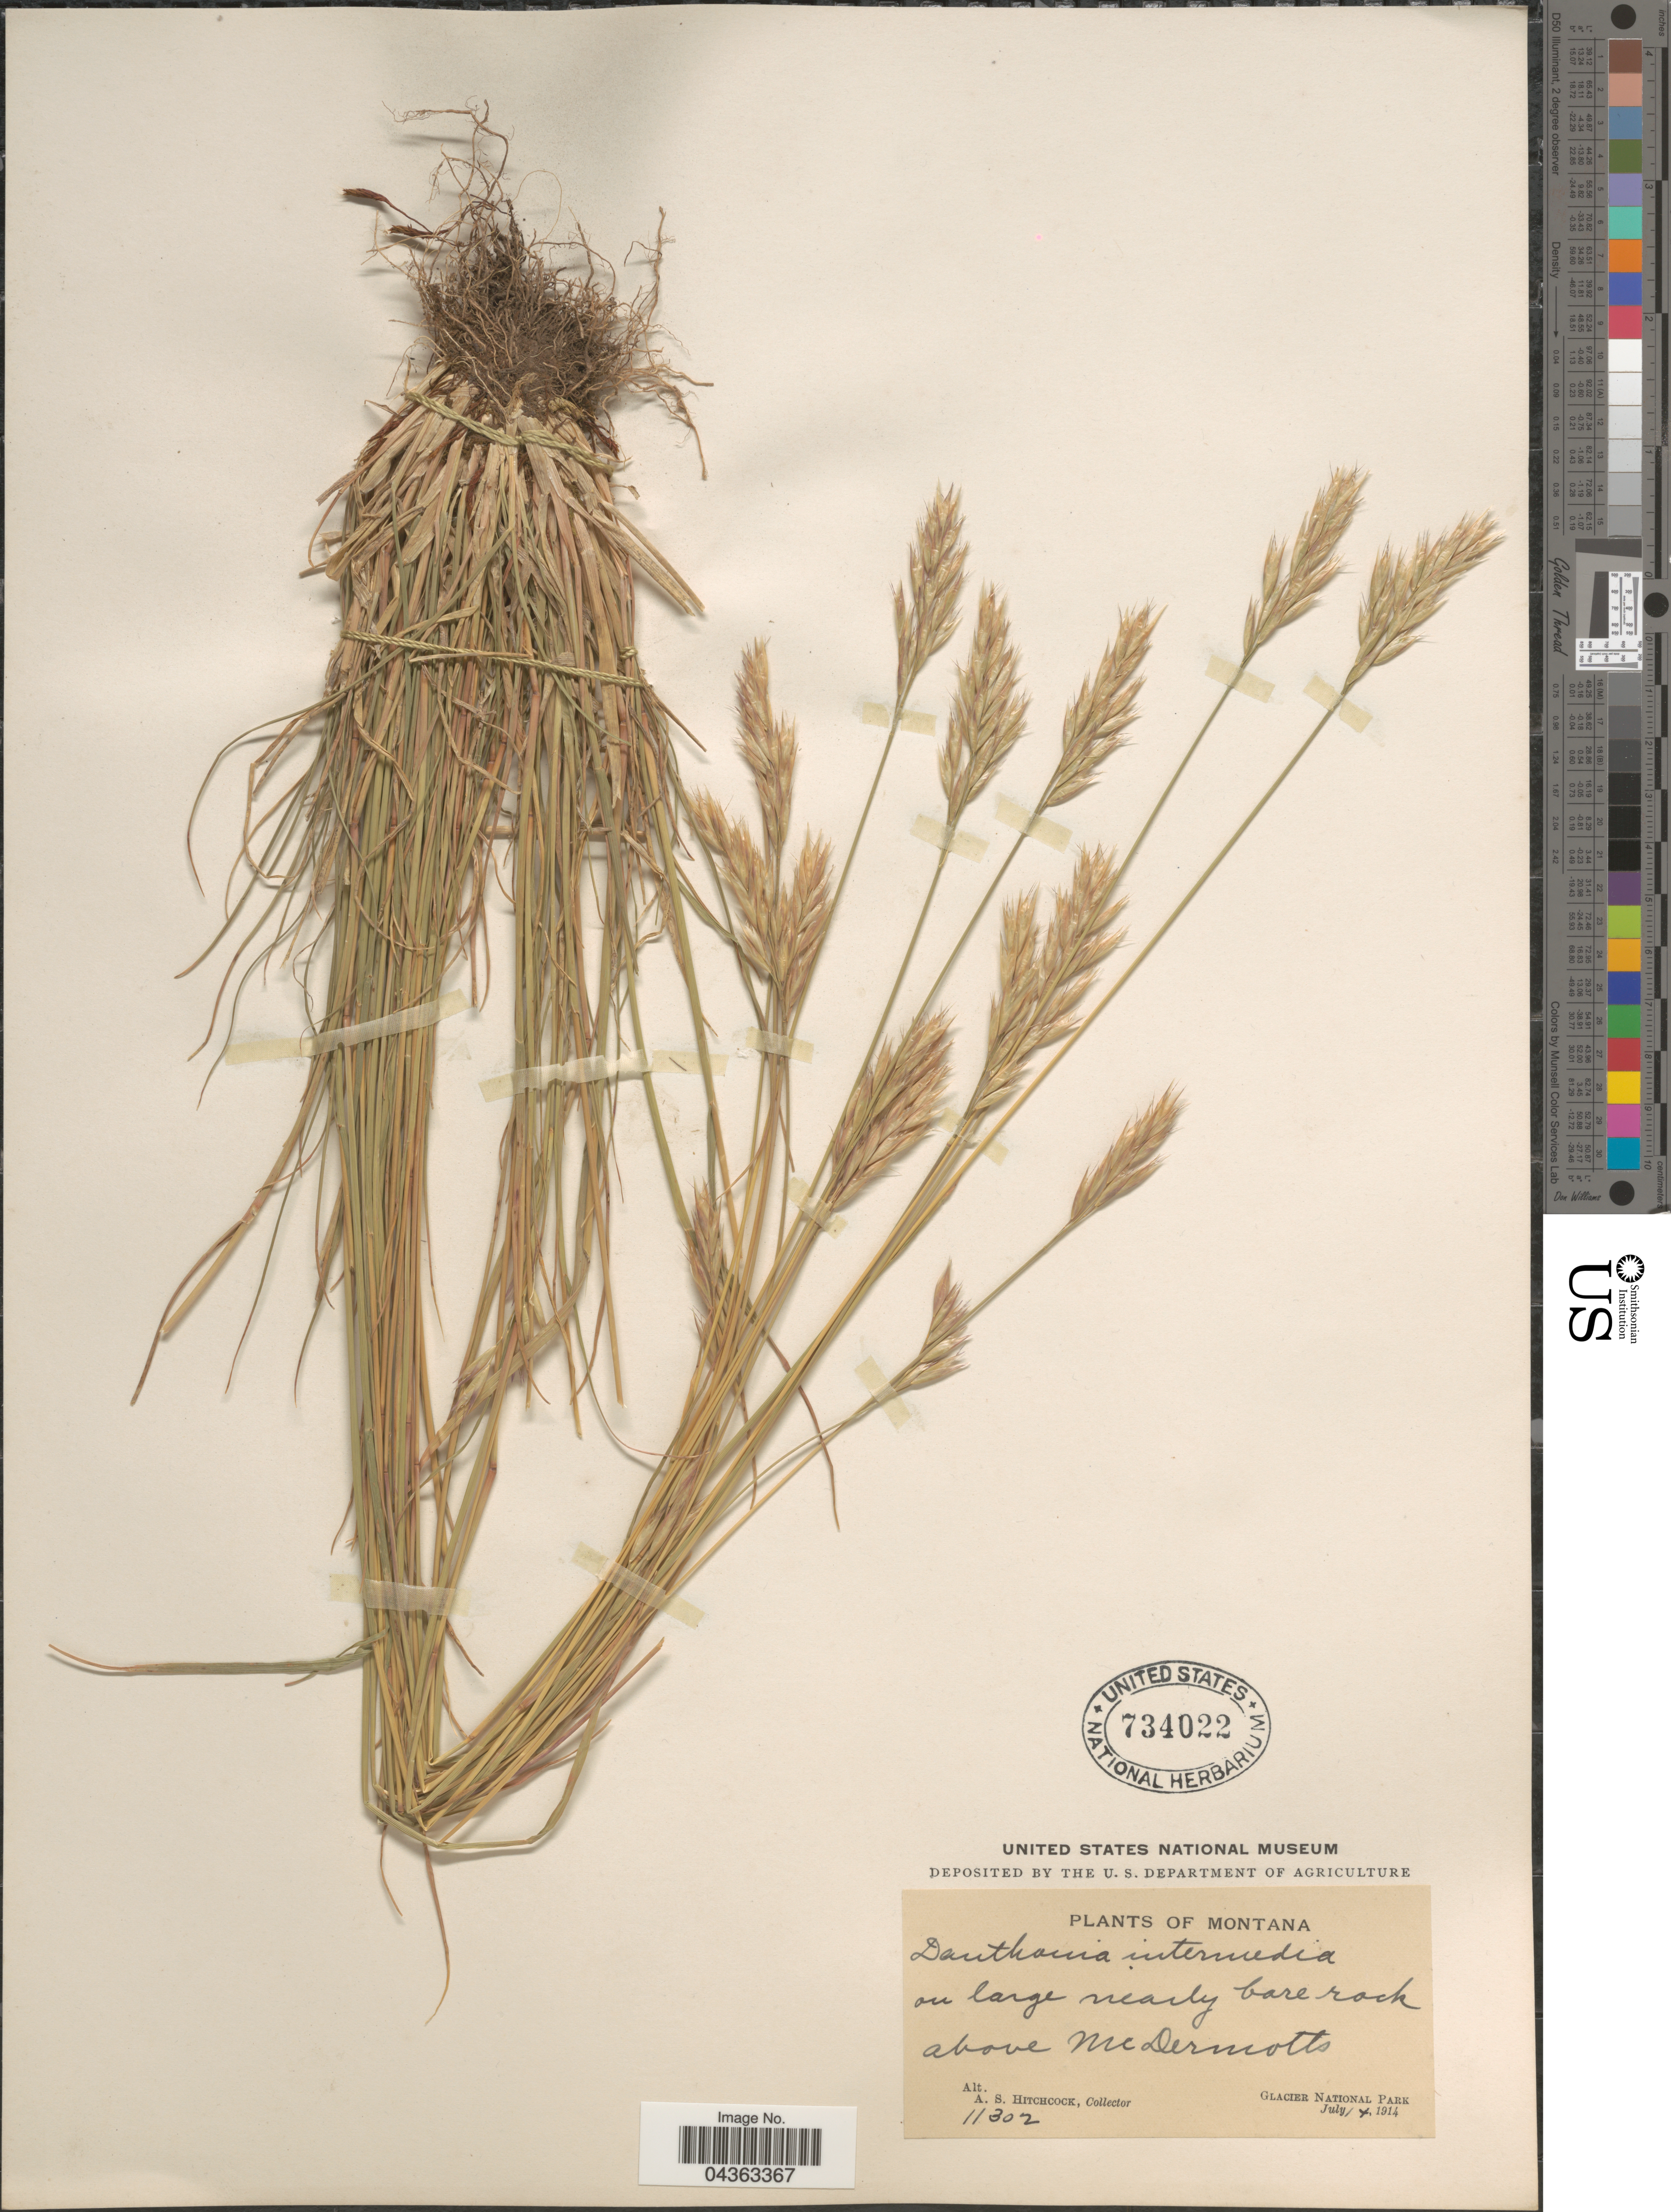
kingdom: Plantae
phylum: Tracheophyta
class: Liliopsida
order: Poales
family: Poaceae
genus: Danthonia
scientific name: Danthonia intermedia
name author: Vasey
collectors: A. S. Hitchcock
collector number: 11302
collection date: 1914-07-14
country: United States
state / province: Montana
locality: On large nearly bare rock above McDermotts. Glacier National Park.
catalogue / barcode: US 734022